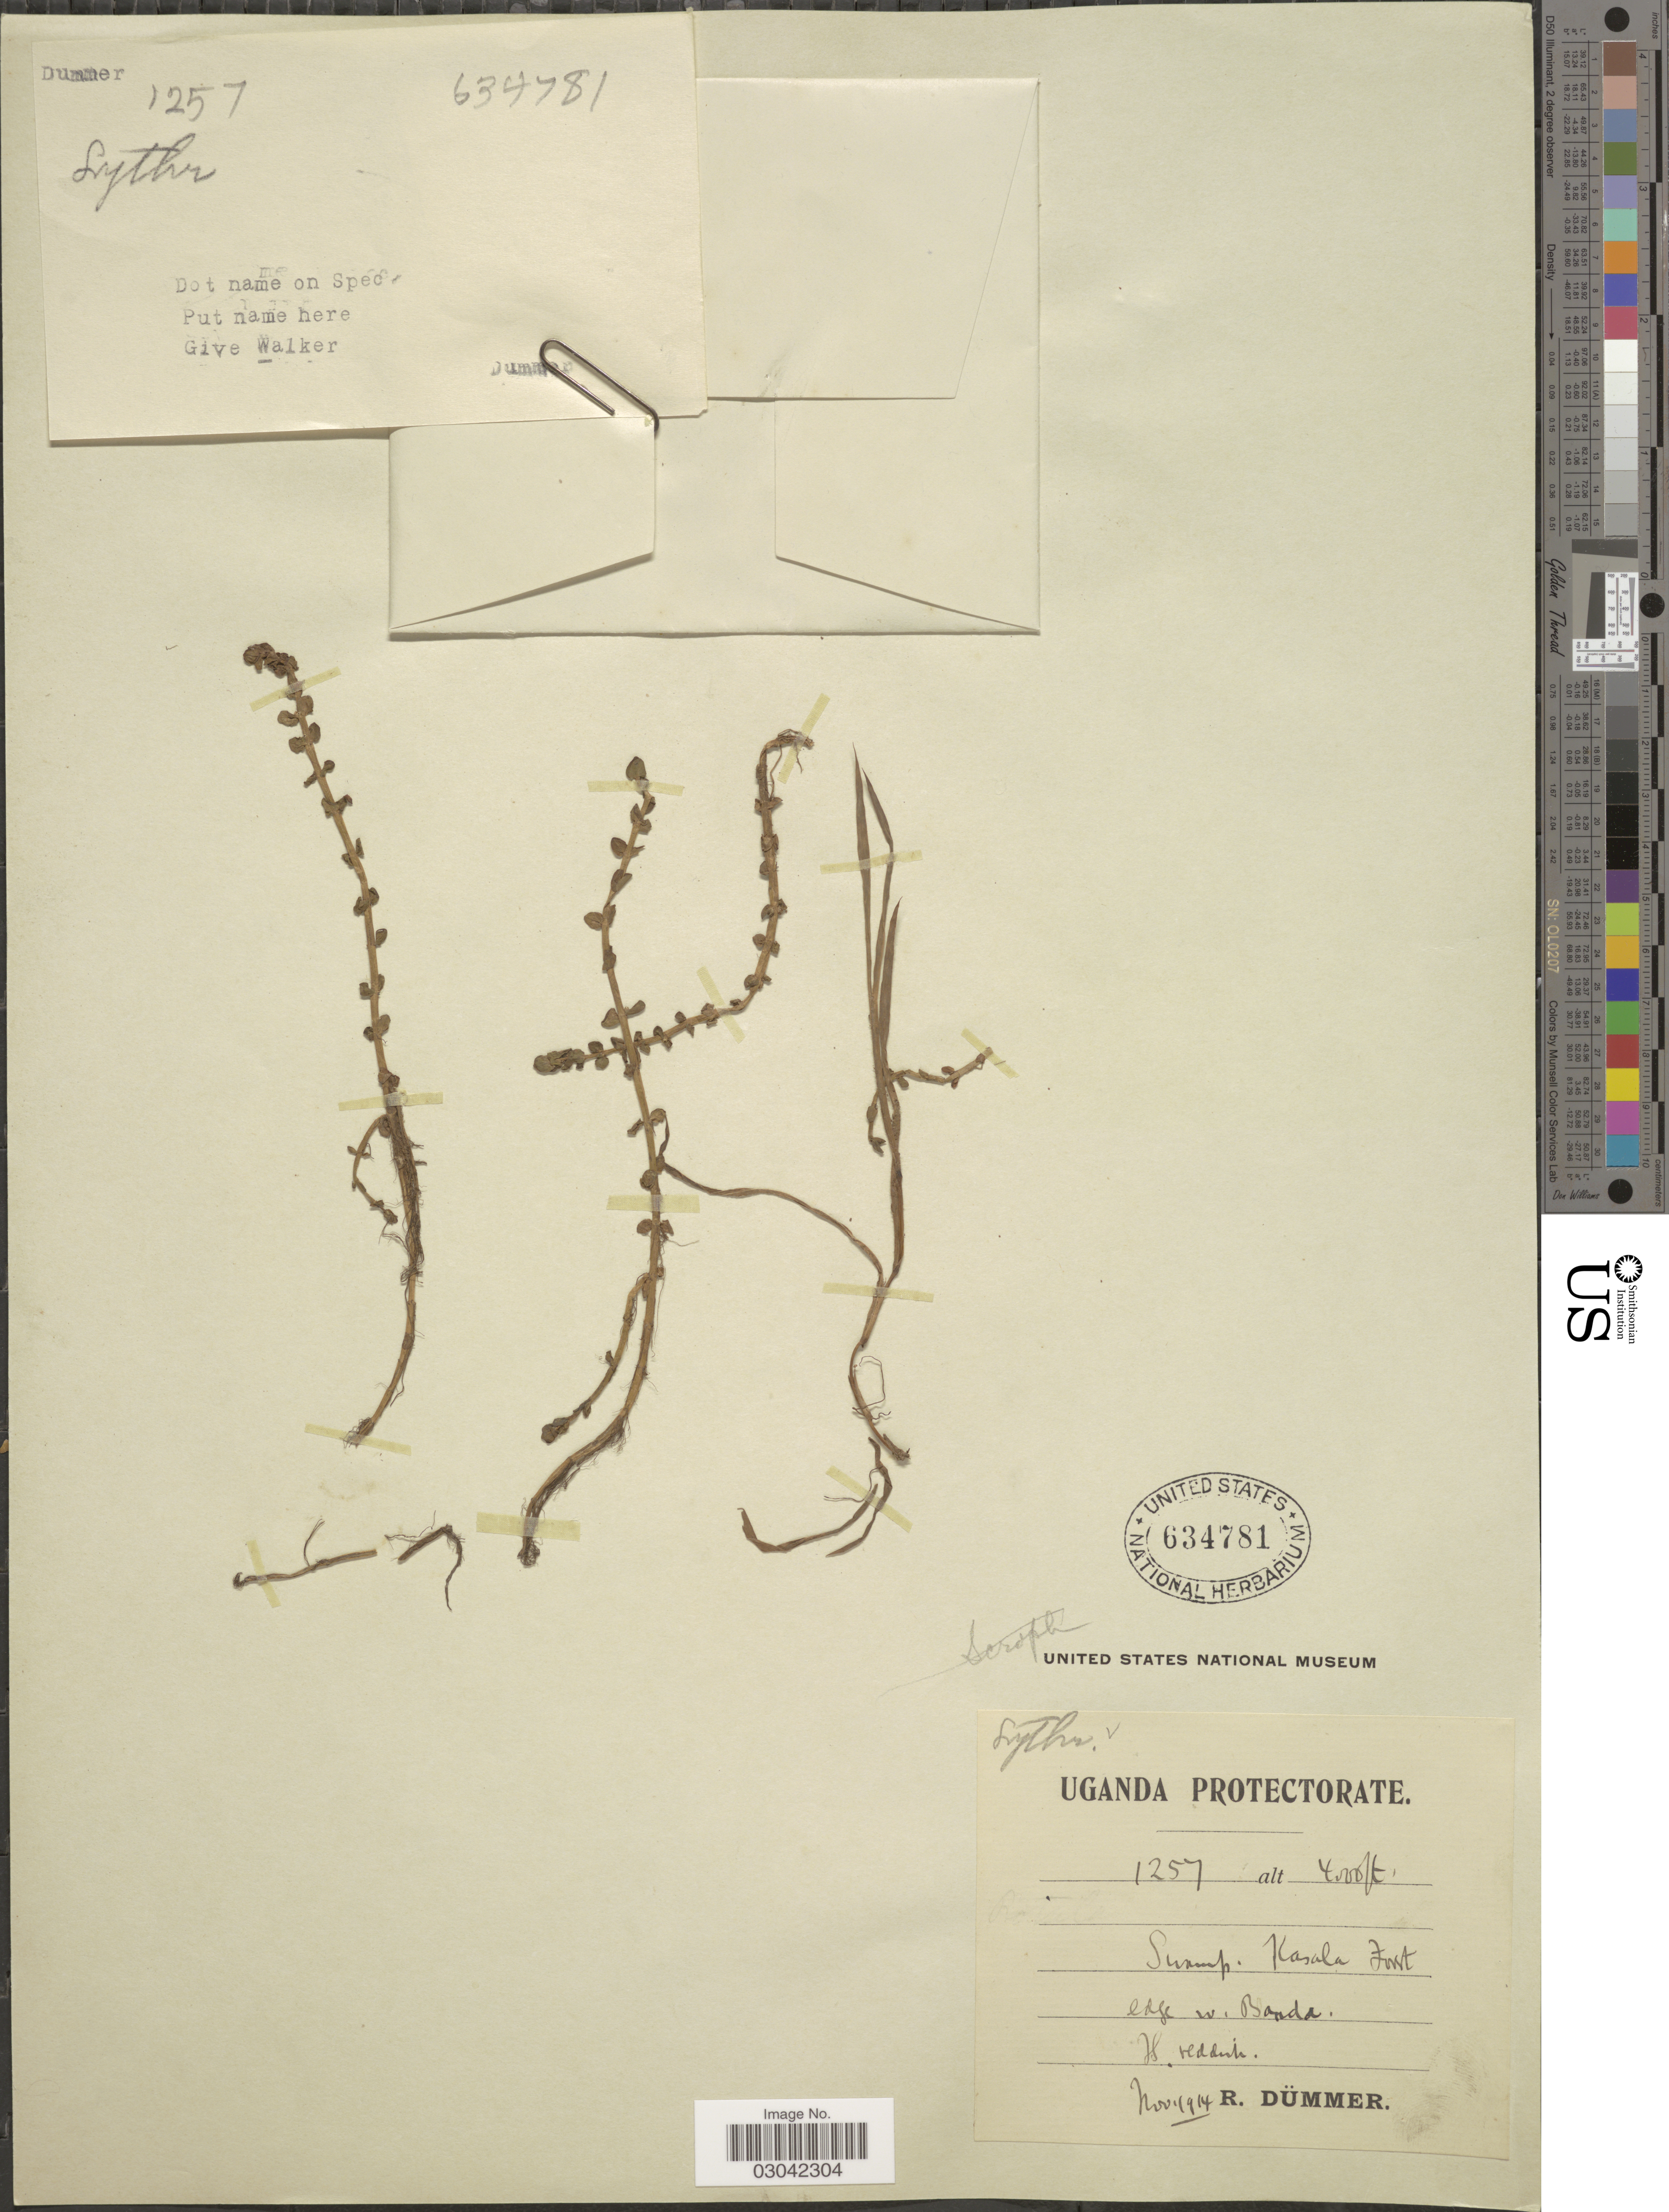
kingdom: Plantae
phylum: Tracheophyta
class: Magnoliopsida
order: Myrtales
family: Lythraceae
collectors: R. A. Dümmer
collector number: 1257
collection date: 1914-11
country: Uganda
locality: Uganda Protectorate. Kasala Forest, edge w. Banda.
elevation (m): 1219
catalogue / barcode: US 634781